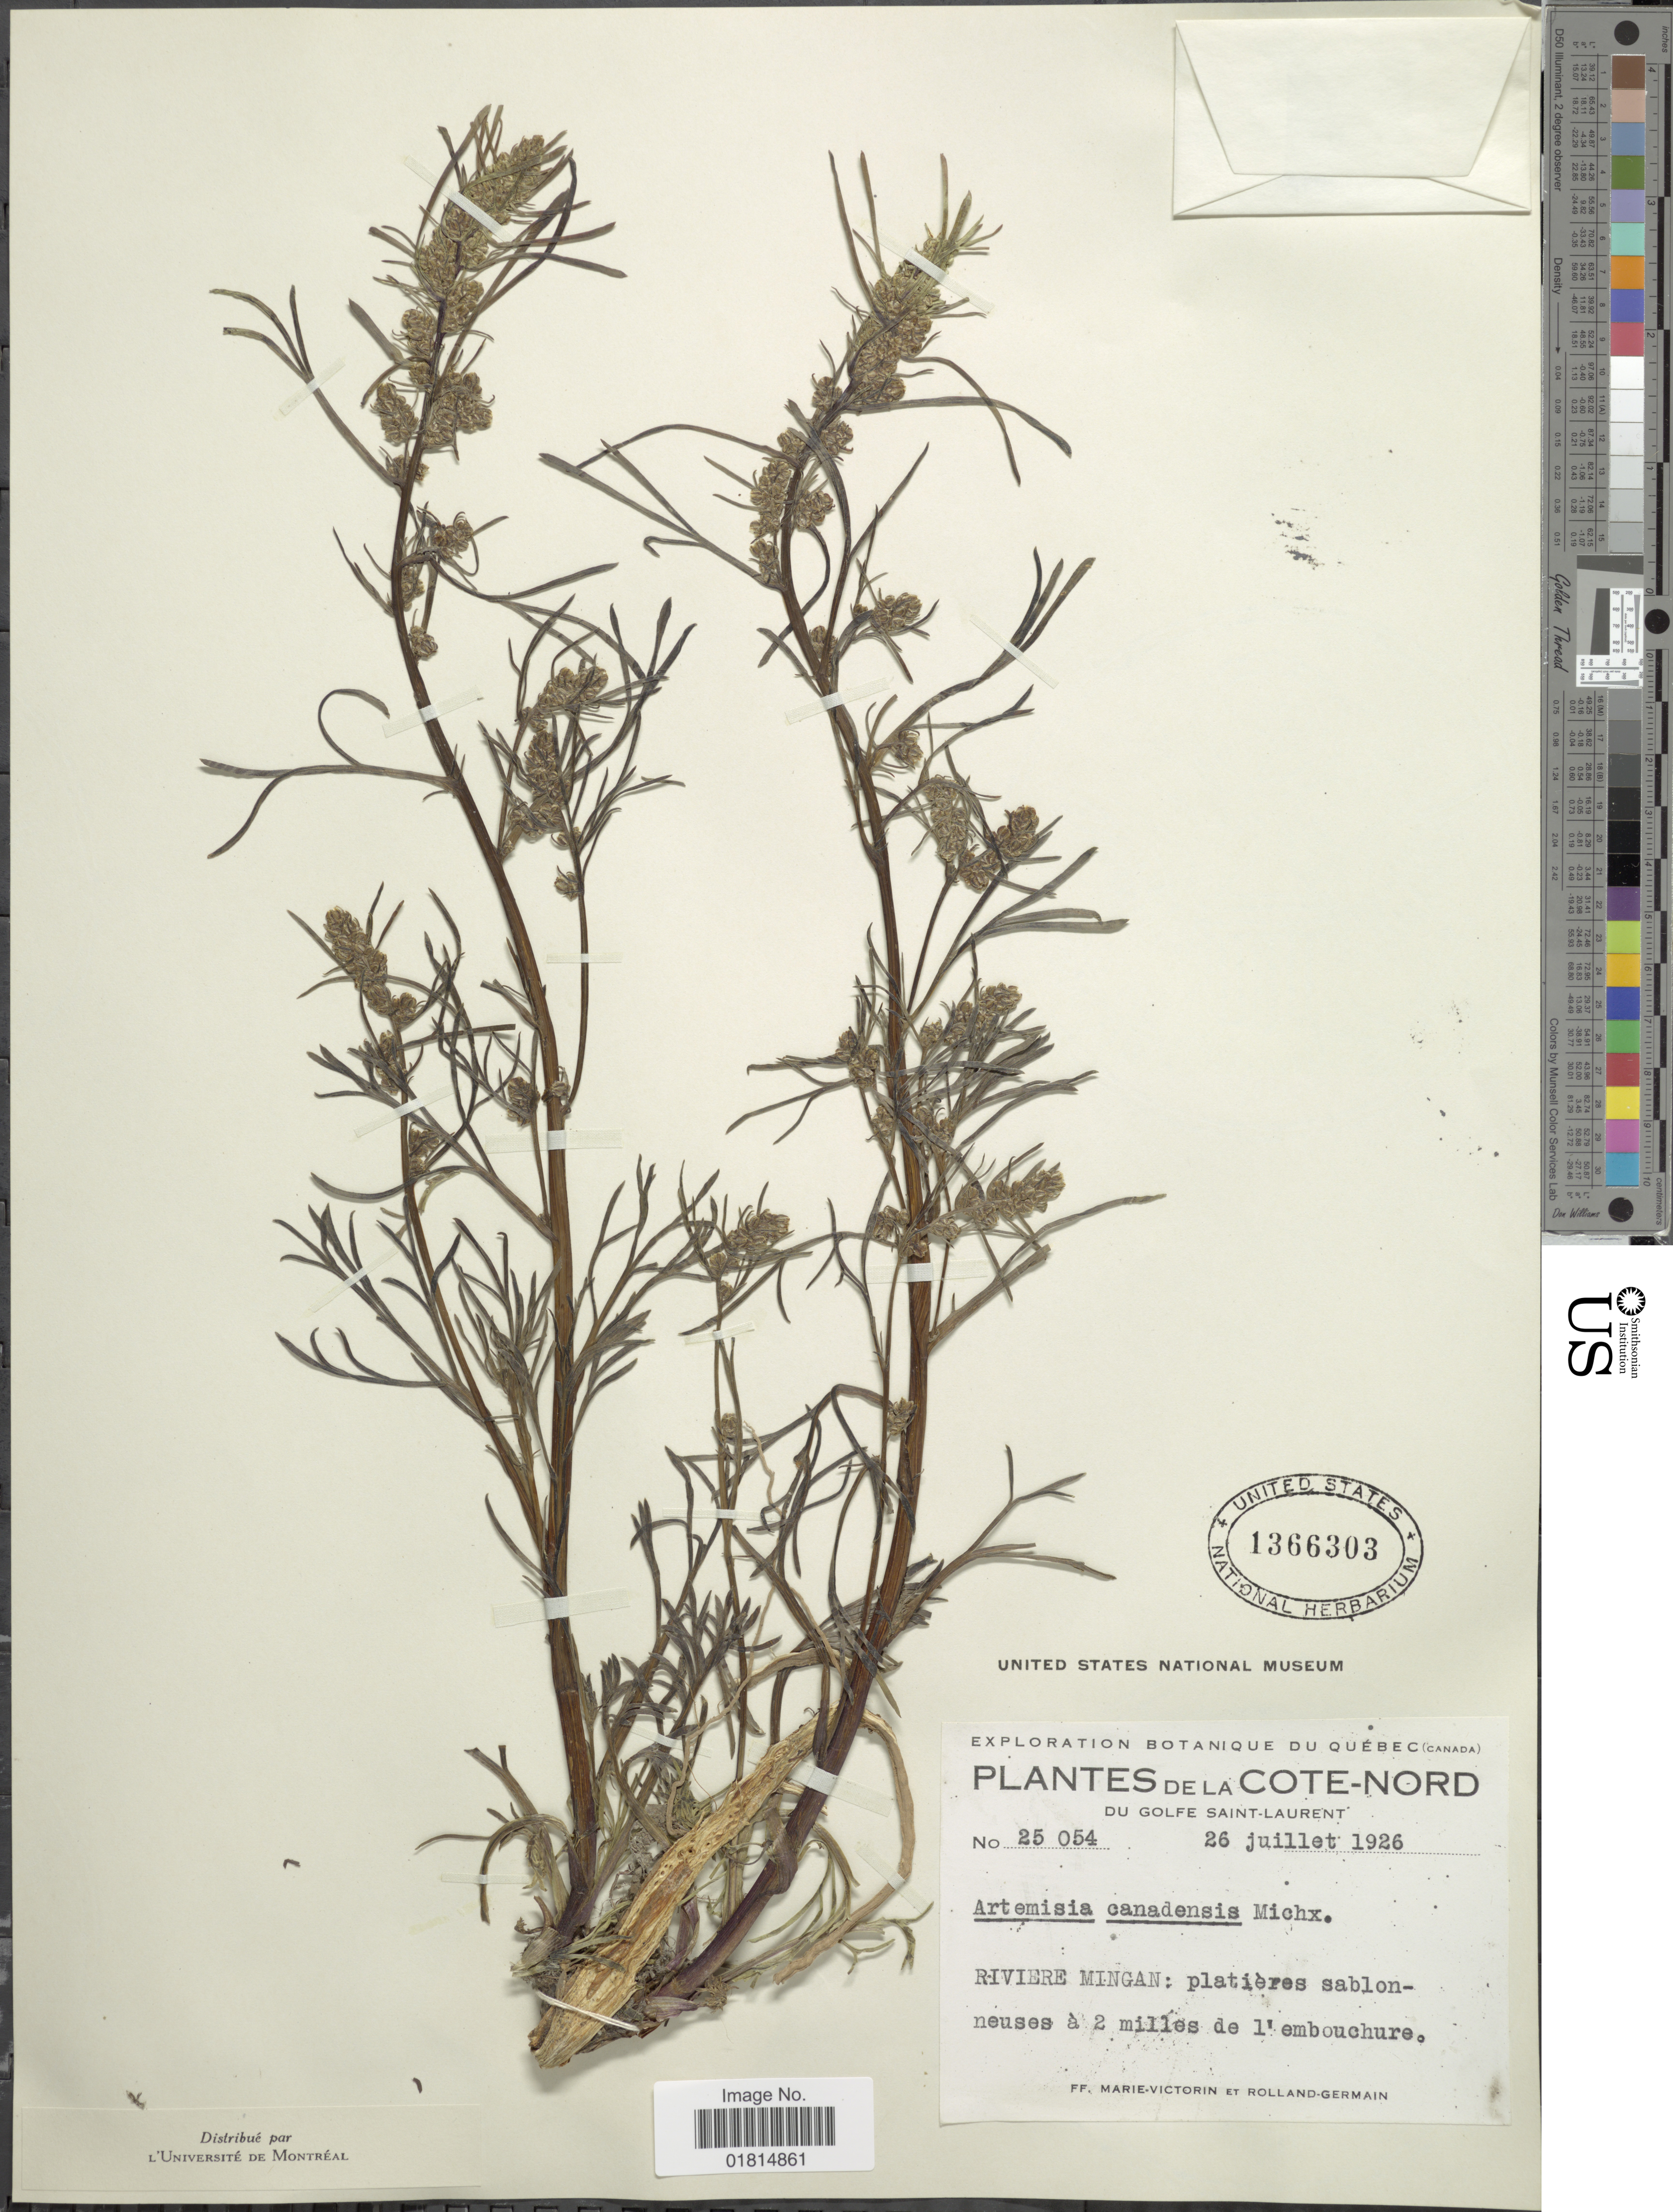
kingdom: Plantae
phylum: Tracheophyta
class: Magnoliopsida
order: Asterales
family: Asteraceae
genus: Artemisia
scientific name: Artemisia canadensis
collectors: F. Marie-Victorin & -. Rolland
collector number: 25054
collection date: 1926-07-26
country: Canada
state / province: Quebec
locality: Cote-Nord du Golfe Saint-Laurent. Riviere Mingan: platières sablon-neuses à 2 milles de l'embouchure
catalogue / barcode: US 1366303